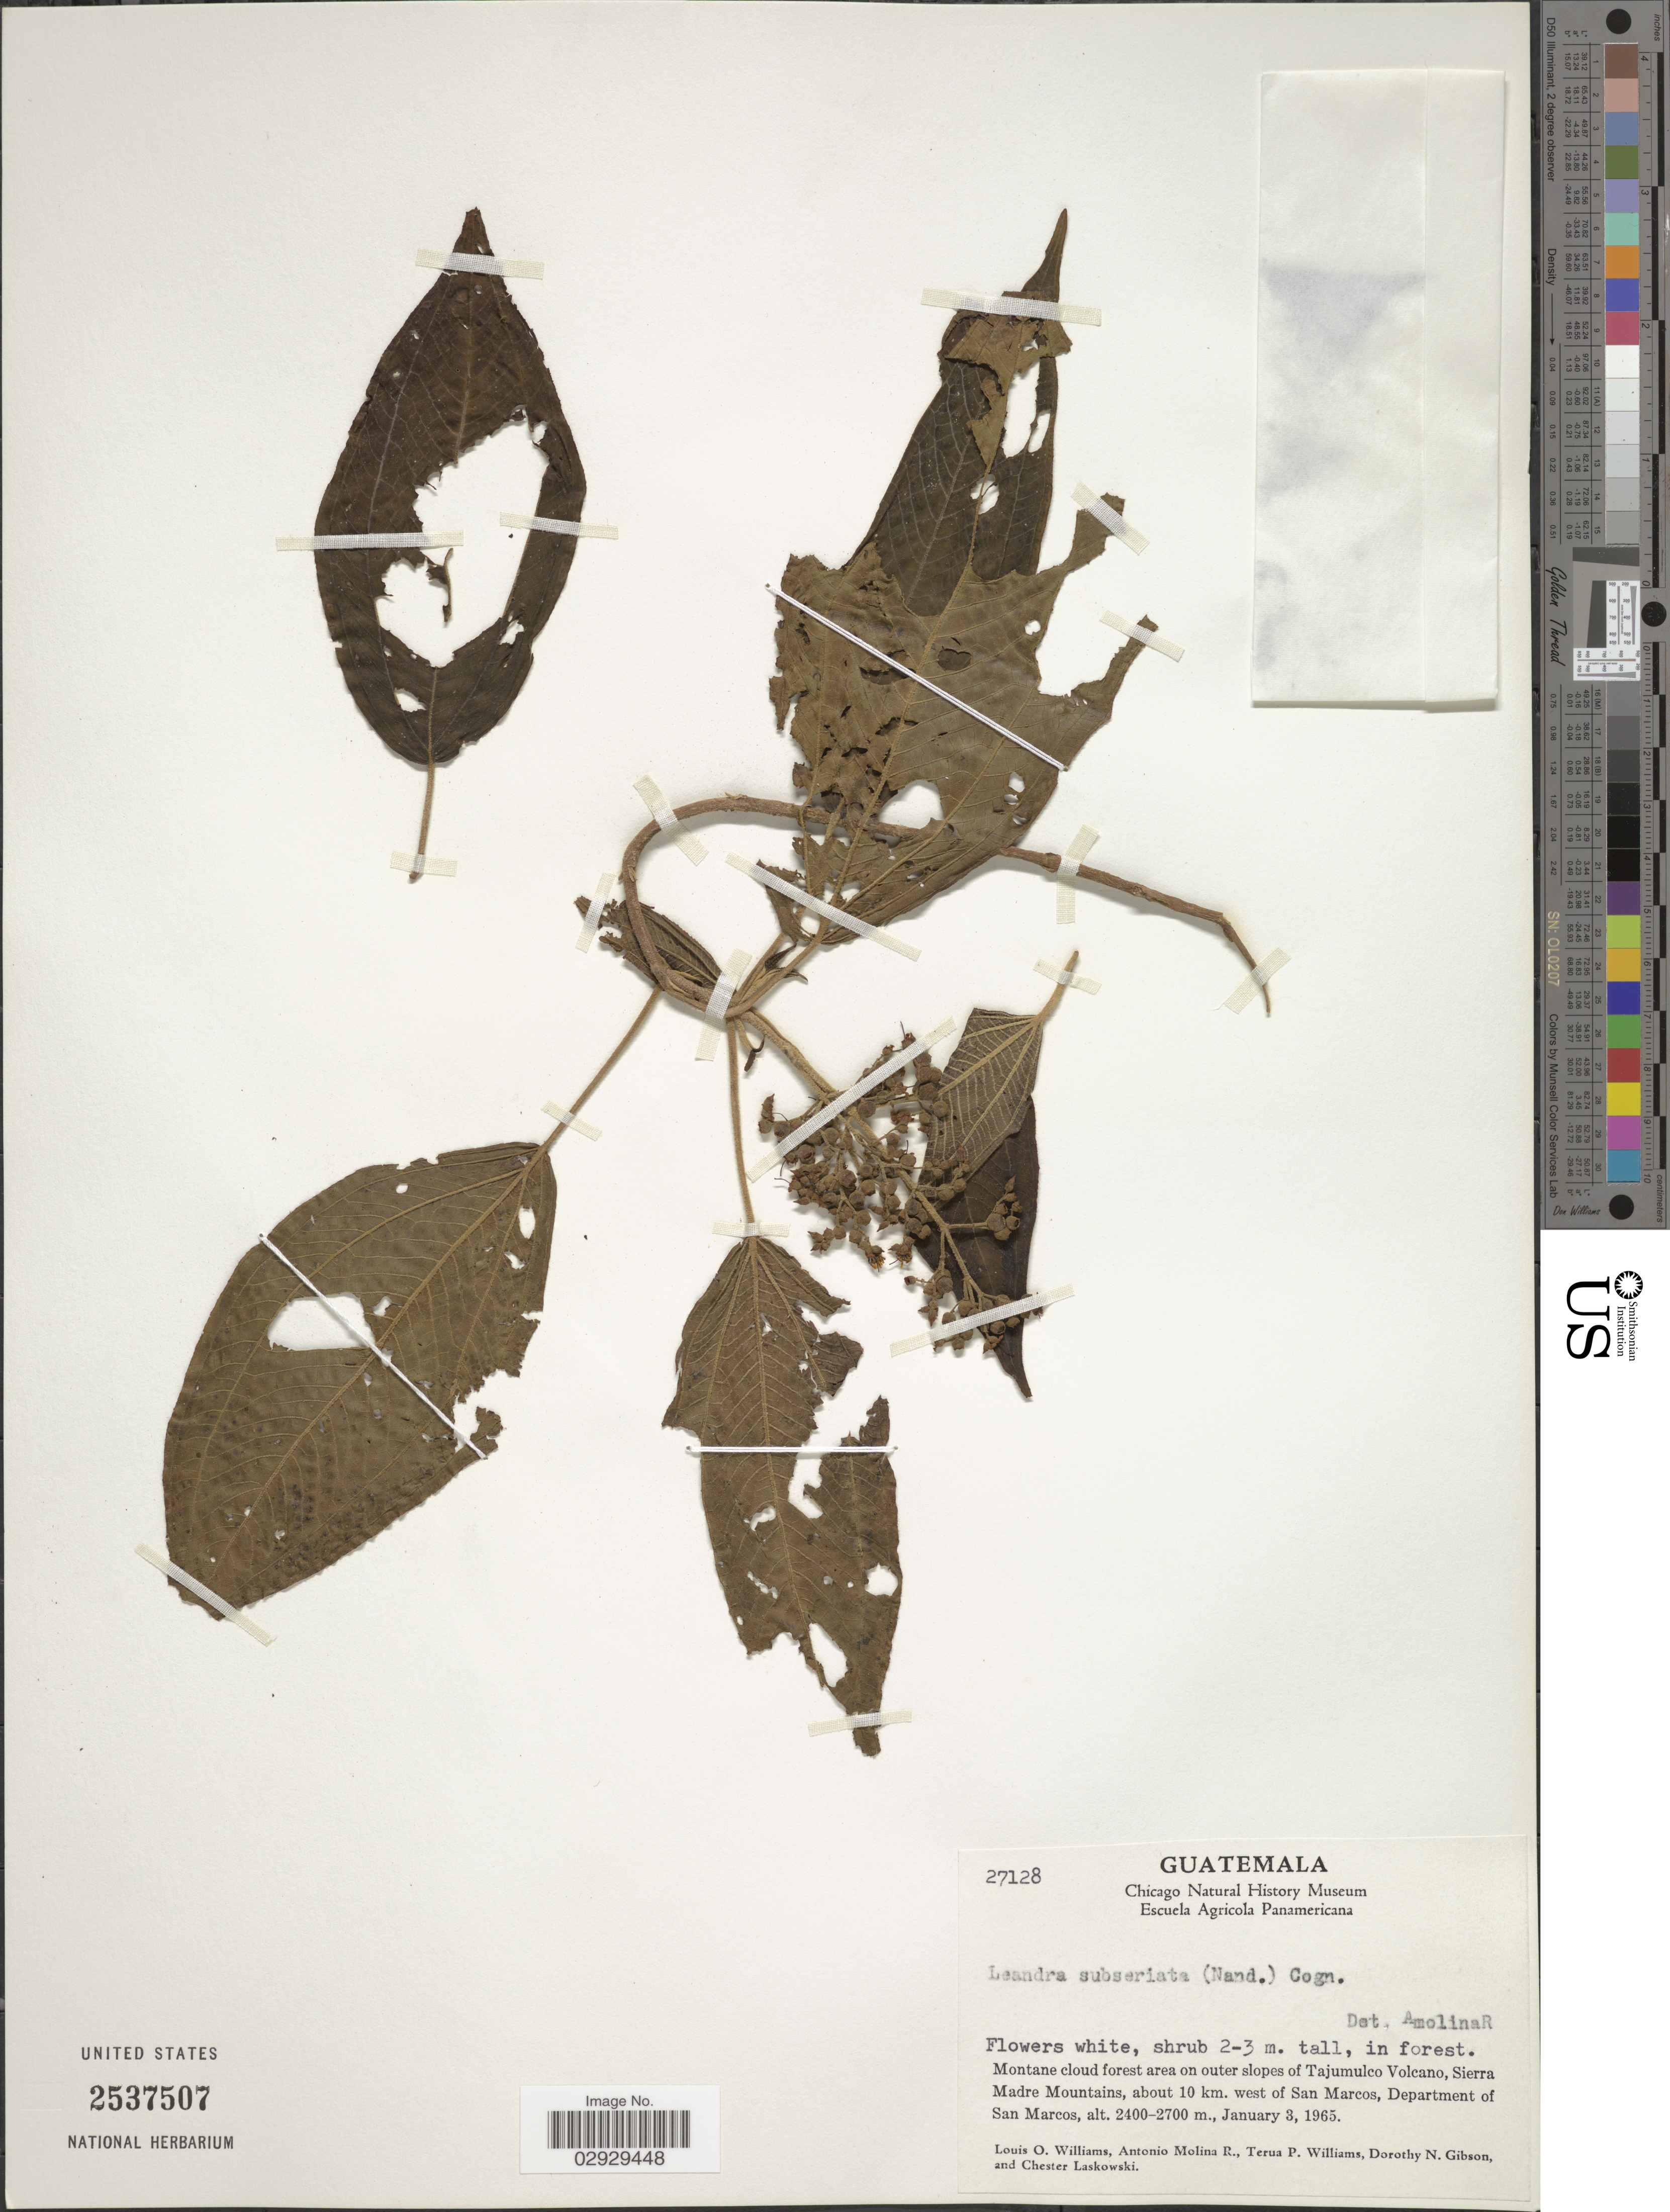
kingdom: Plantae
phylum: Tracheophyta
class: Magnoliopsida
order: Myrtales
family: Melastomataceae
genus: Leandra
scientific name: Leandra subseriata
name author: (Naudin) Cogn.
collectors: L. O. Williams, A. Molina R., T. Williams, D. N. Gibson & C. Laskowski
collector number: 27128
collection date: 1965-01-03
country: Guatemala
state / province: San Marcos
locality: Montane cloud forest area on outer slopes of Tajumulco Volcano, Sierra Madre Mountains, about 10 km. west of San Marcos, Department of San Marcos.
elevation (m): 2400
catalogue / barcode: US 2537507